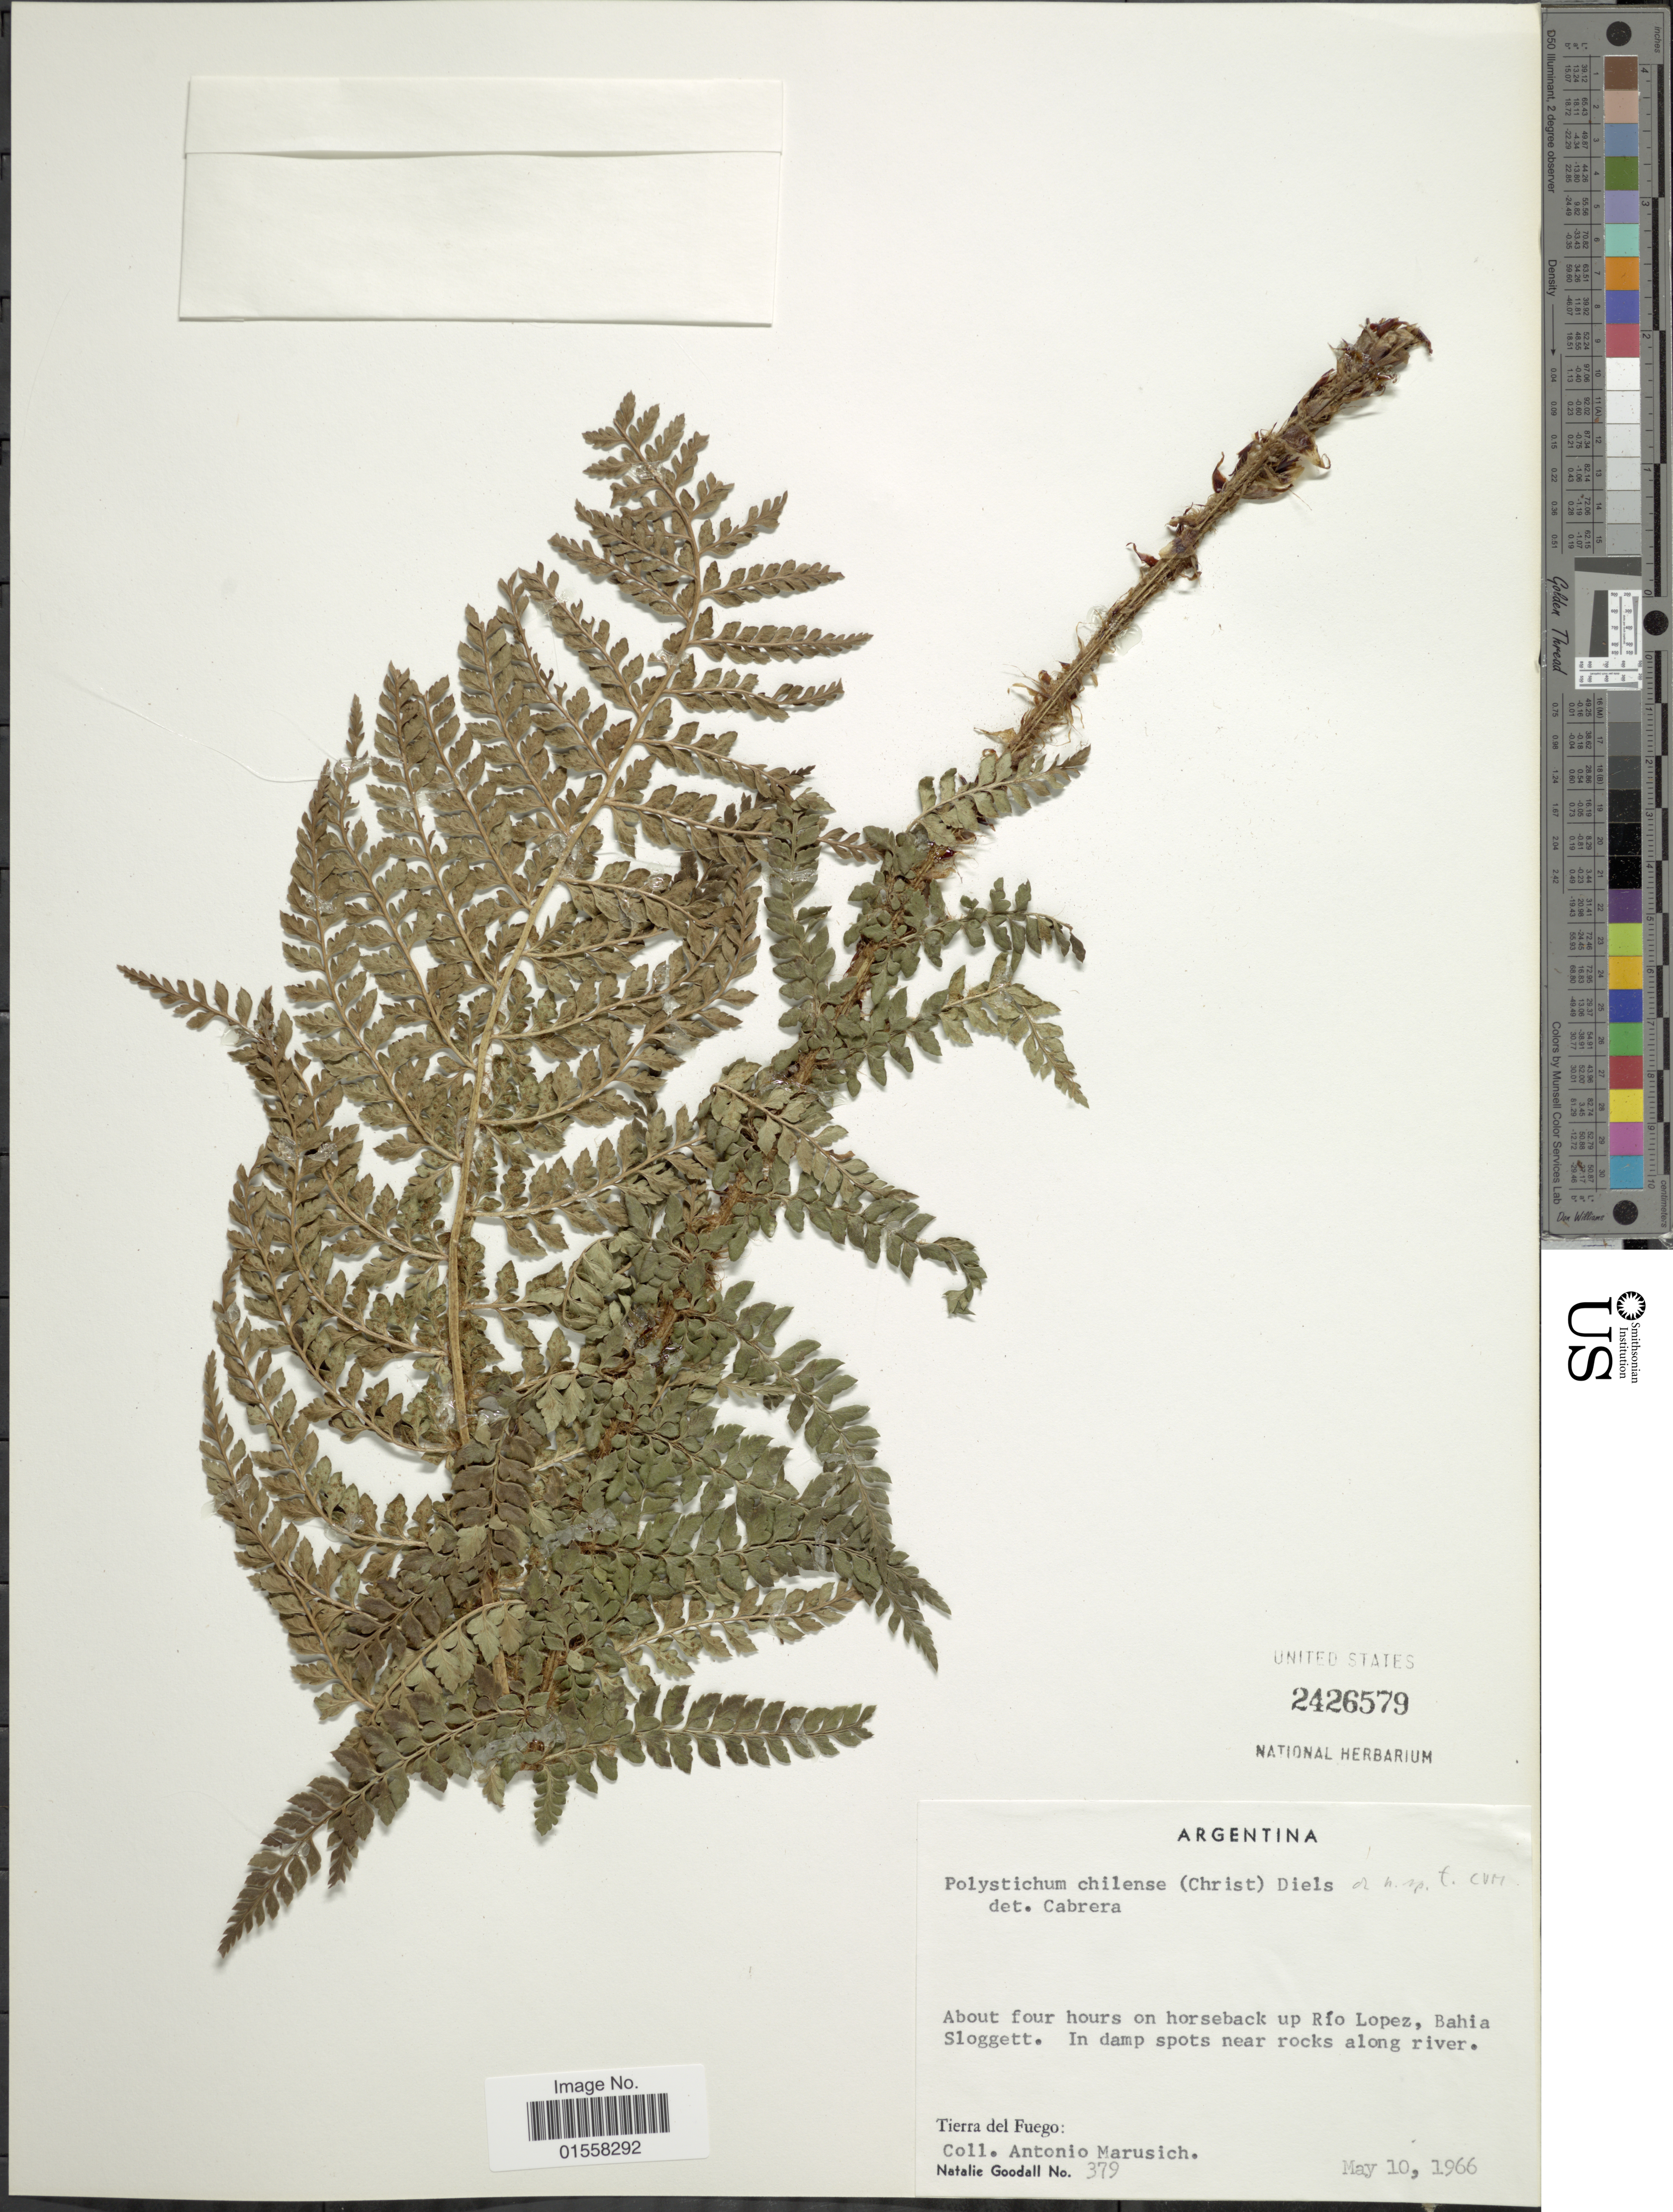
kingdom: Plantae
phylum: Tracheophyta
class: Polypodiopsida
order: Polypodiales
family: Dryopteridaceae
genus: Polystichum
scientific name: Polystichum chilense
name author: (Christ) Diels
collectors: A. Marusich & N. Goodall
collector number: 379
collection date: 1966-05-10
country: Argentina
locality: Argentina, About four hours on horseback up Rio Lopez, Bahia Sloggett. Tierra del Fuego.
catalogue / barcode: US 2426579